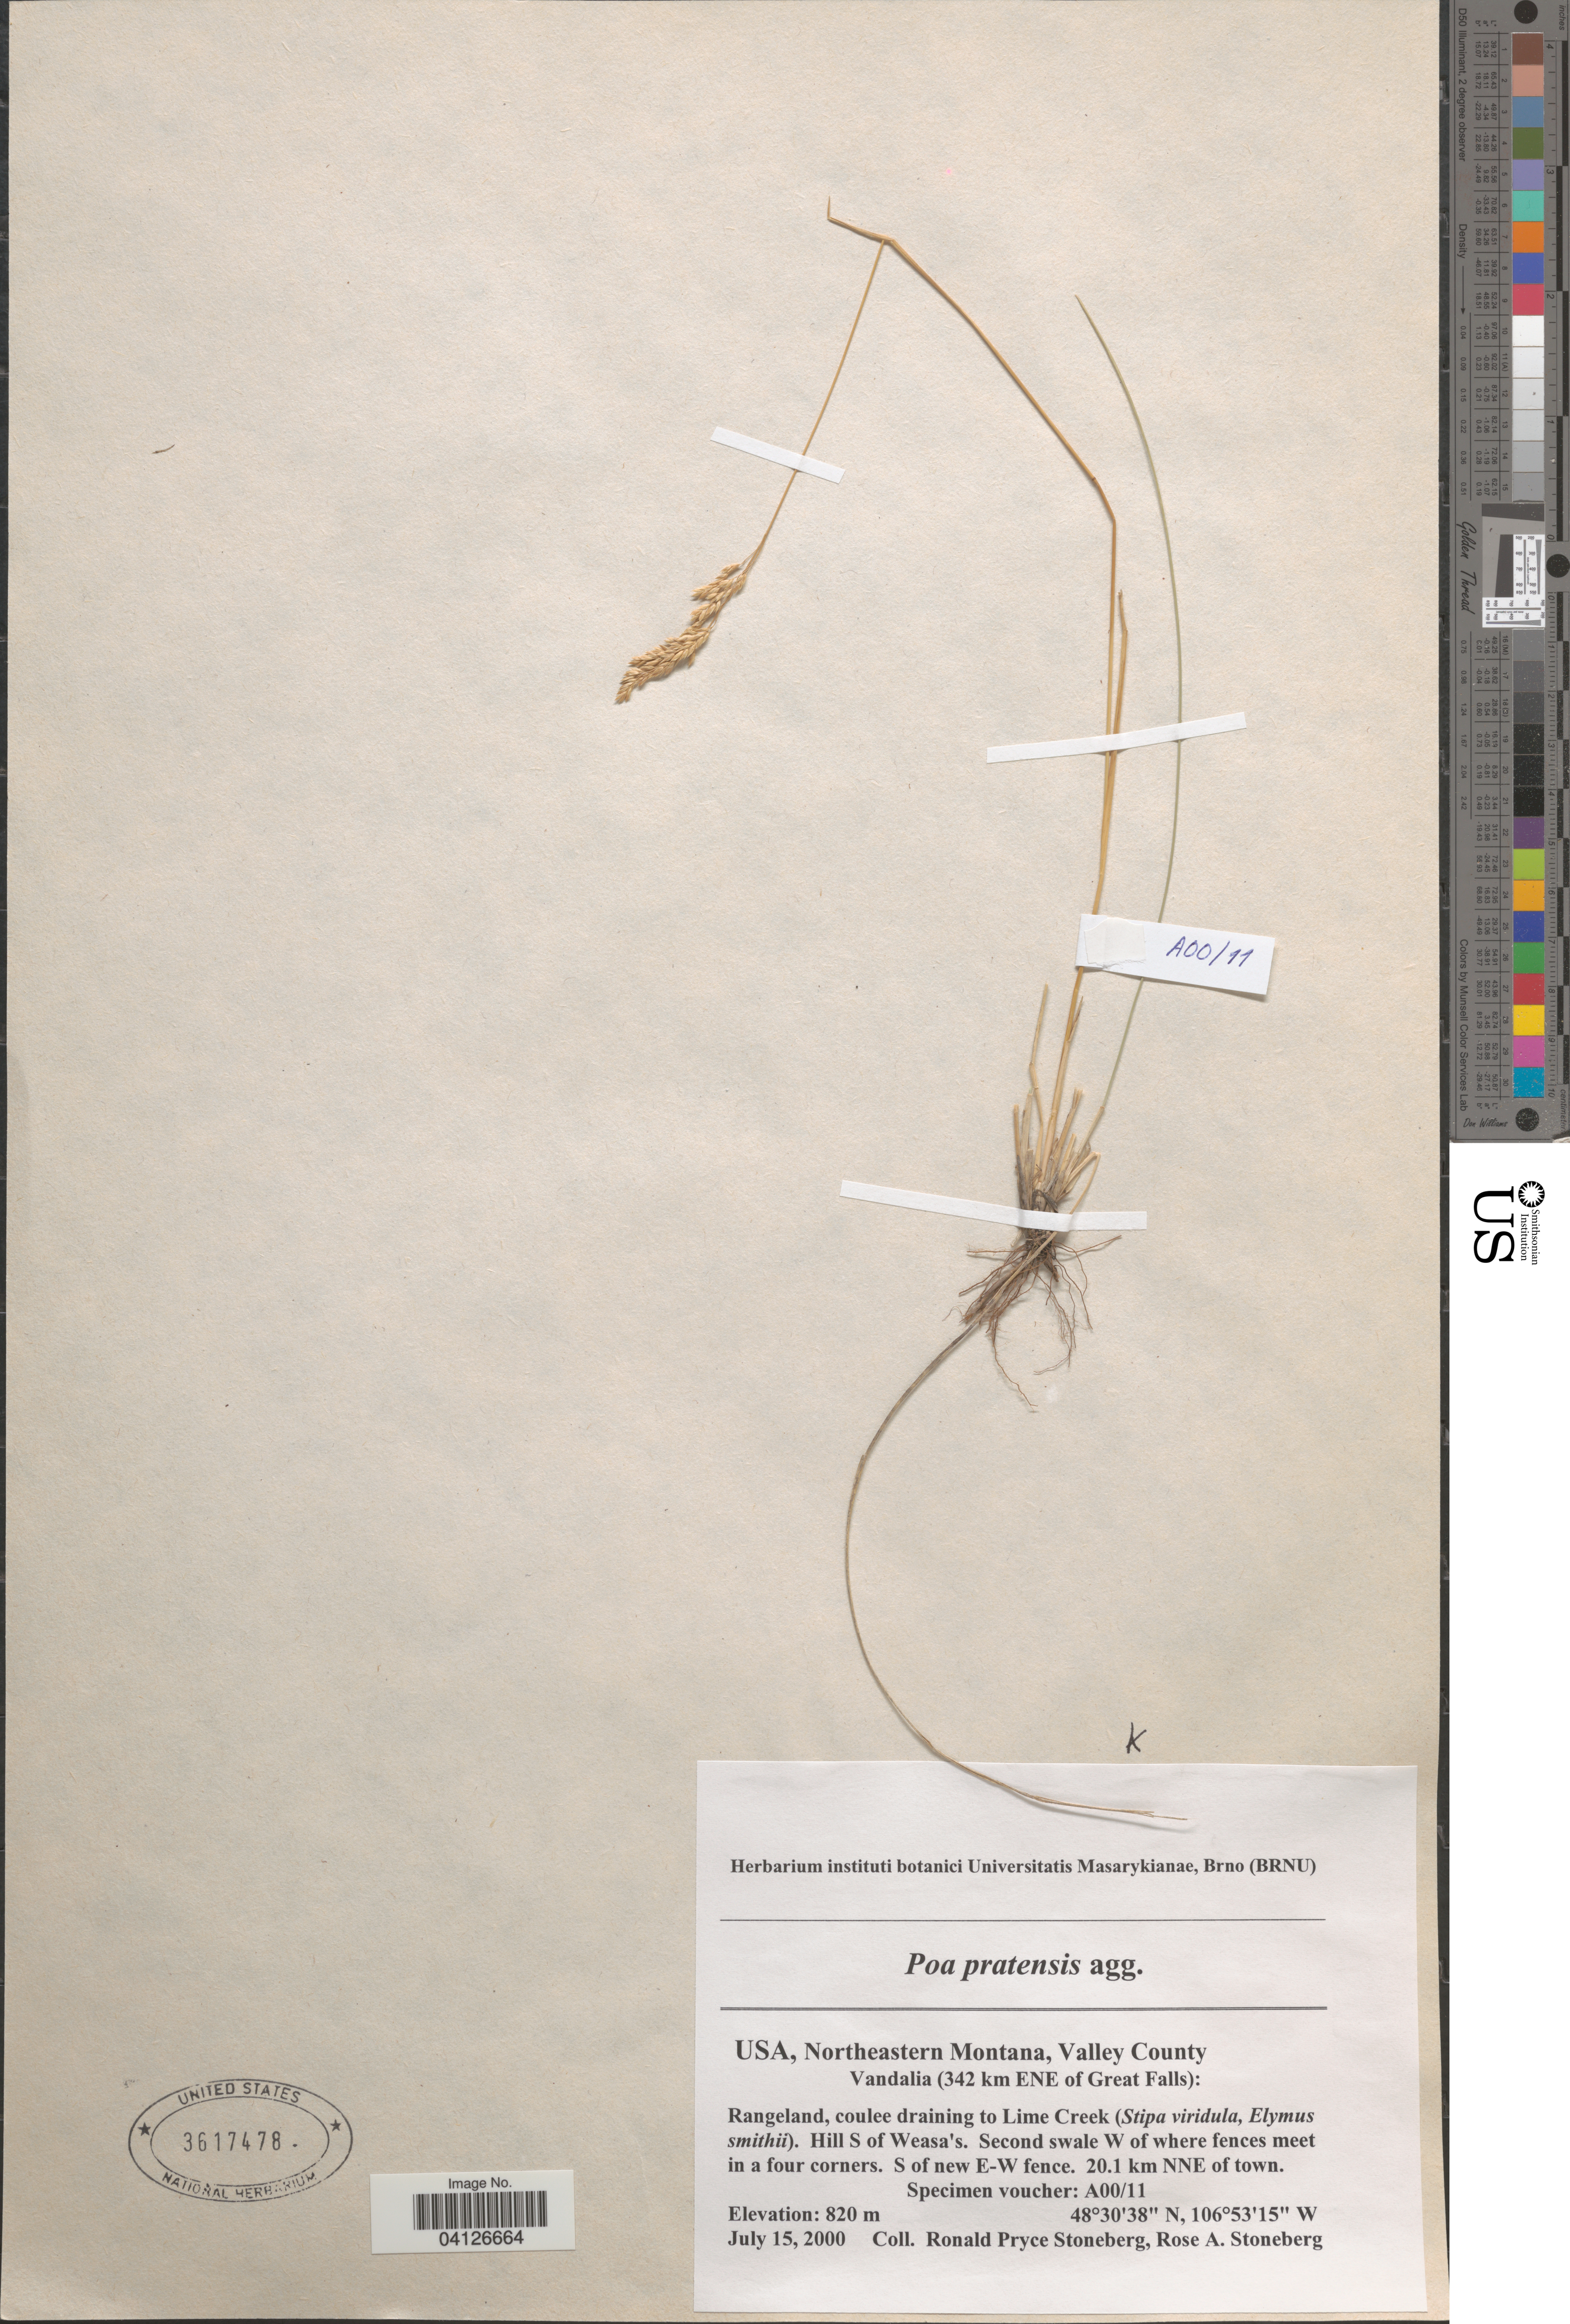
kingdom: Plantae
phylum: Tracheophyta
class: Liliopsida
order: Poales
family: Poaceae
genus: Poa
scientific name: Poa pratensis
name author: L.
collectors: R. Stoneberg & R. Stoneberg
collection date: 2000-07-15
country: United States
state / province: Montana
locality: Northeastern Montana, Valley County. Vandalia (342 km ENE of Great Falls). Rangeland, coulee draining to Lime Creek. Hill S of Weasa's. Second swale W of where fences meet in a four corners. S of new E-W fence. 20.1 km NNE of town.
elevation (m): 820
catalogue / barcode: US 3617478